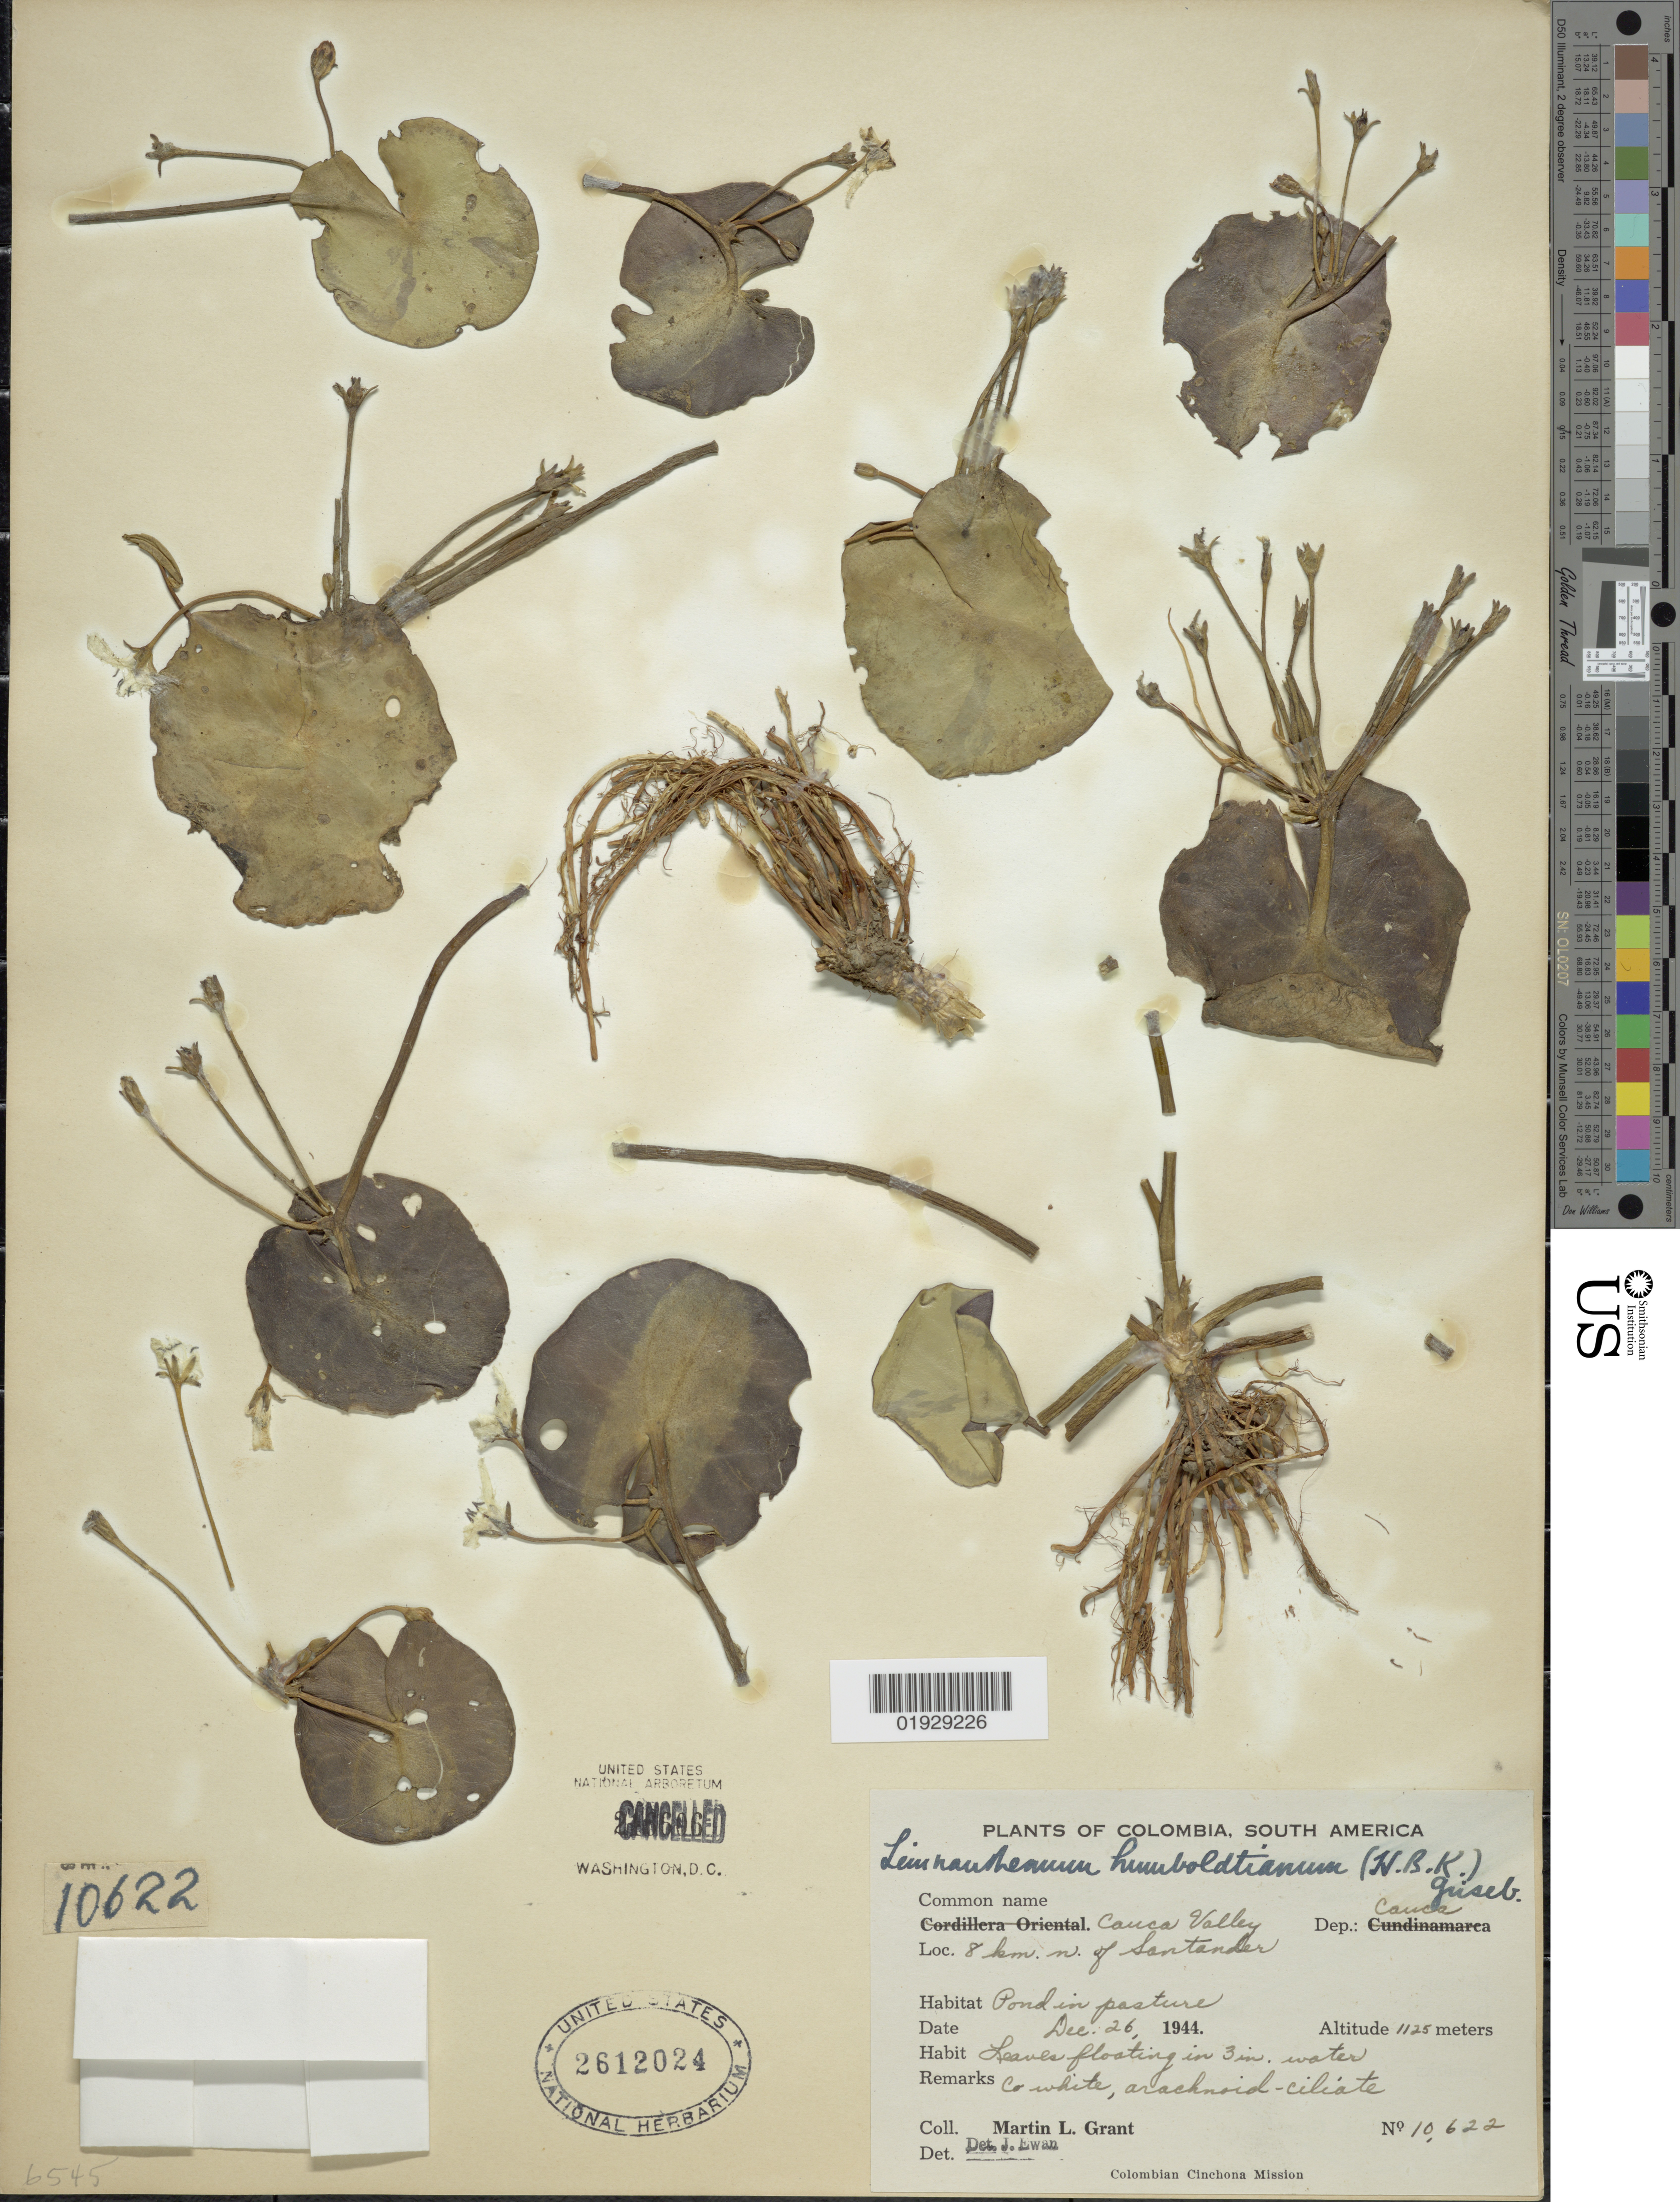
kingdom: Plantae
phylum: Tracheophyta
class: Magnoliopsida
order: Asterales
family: Menyanthaceae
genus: Nymphoides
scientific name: Nymphoides indica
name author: (L.) Kuntze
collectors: M. L. Grant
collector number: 10622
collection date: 1944-12-26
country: Colombia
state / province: Cauca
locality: Cauca Valley. Dep.: Cauca. 8 km. N. of Santander.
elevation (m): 1125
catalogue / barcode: US 2612024